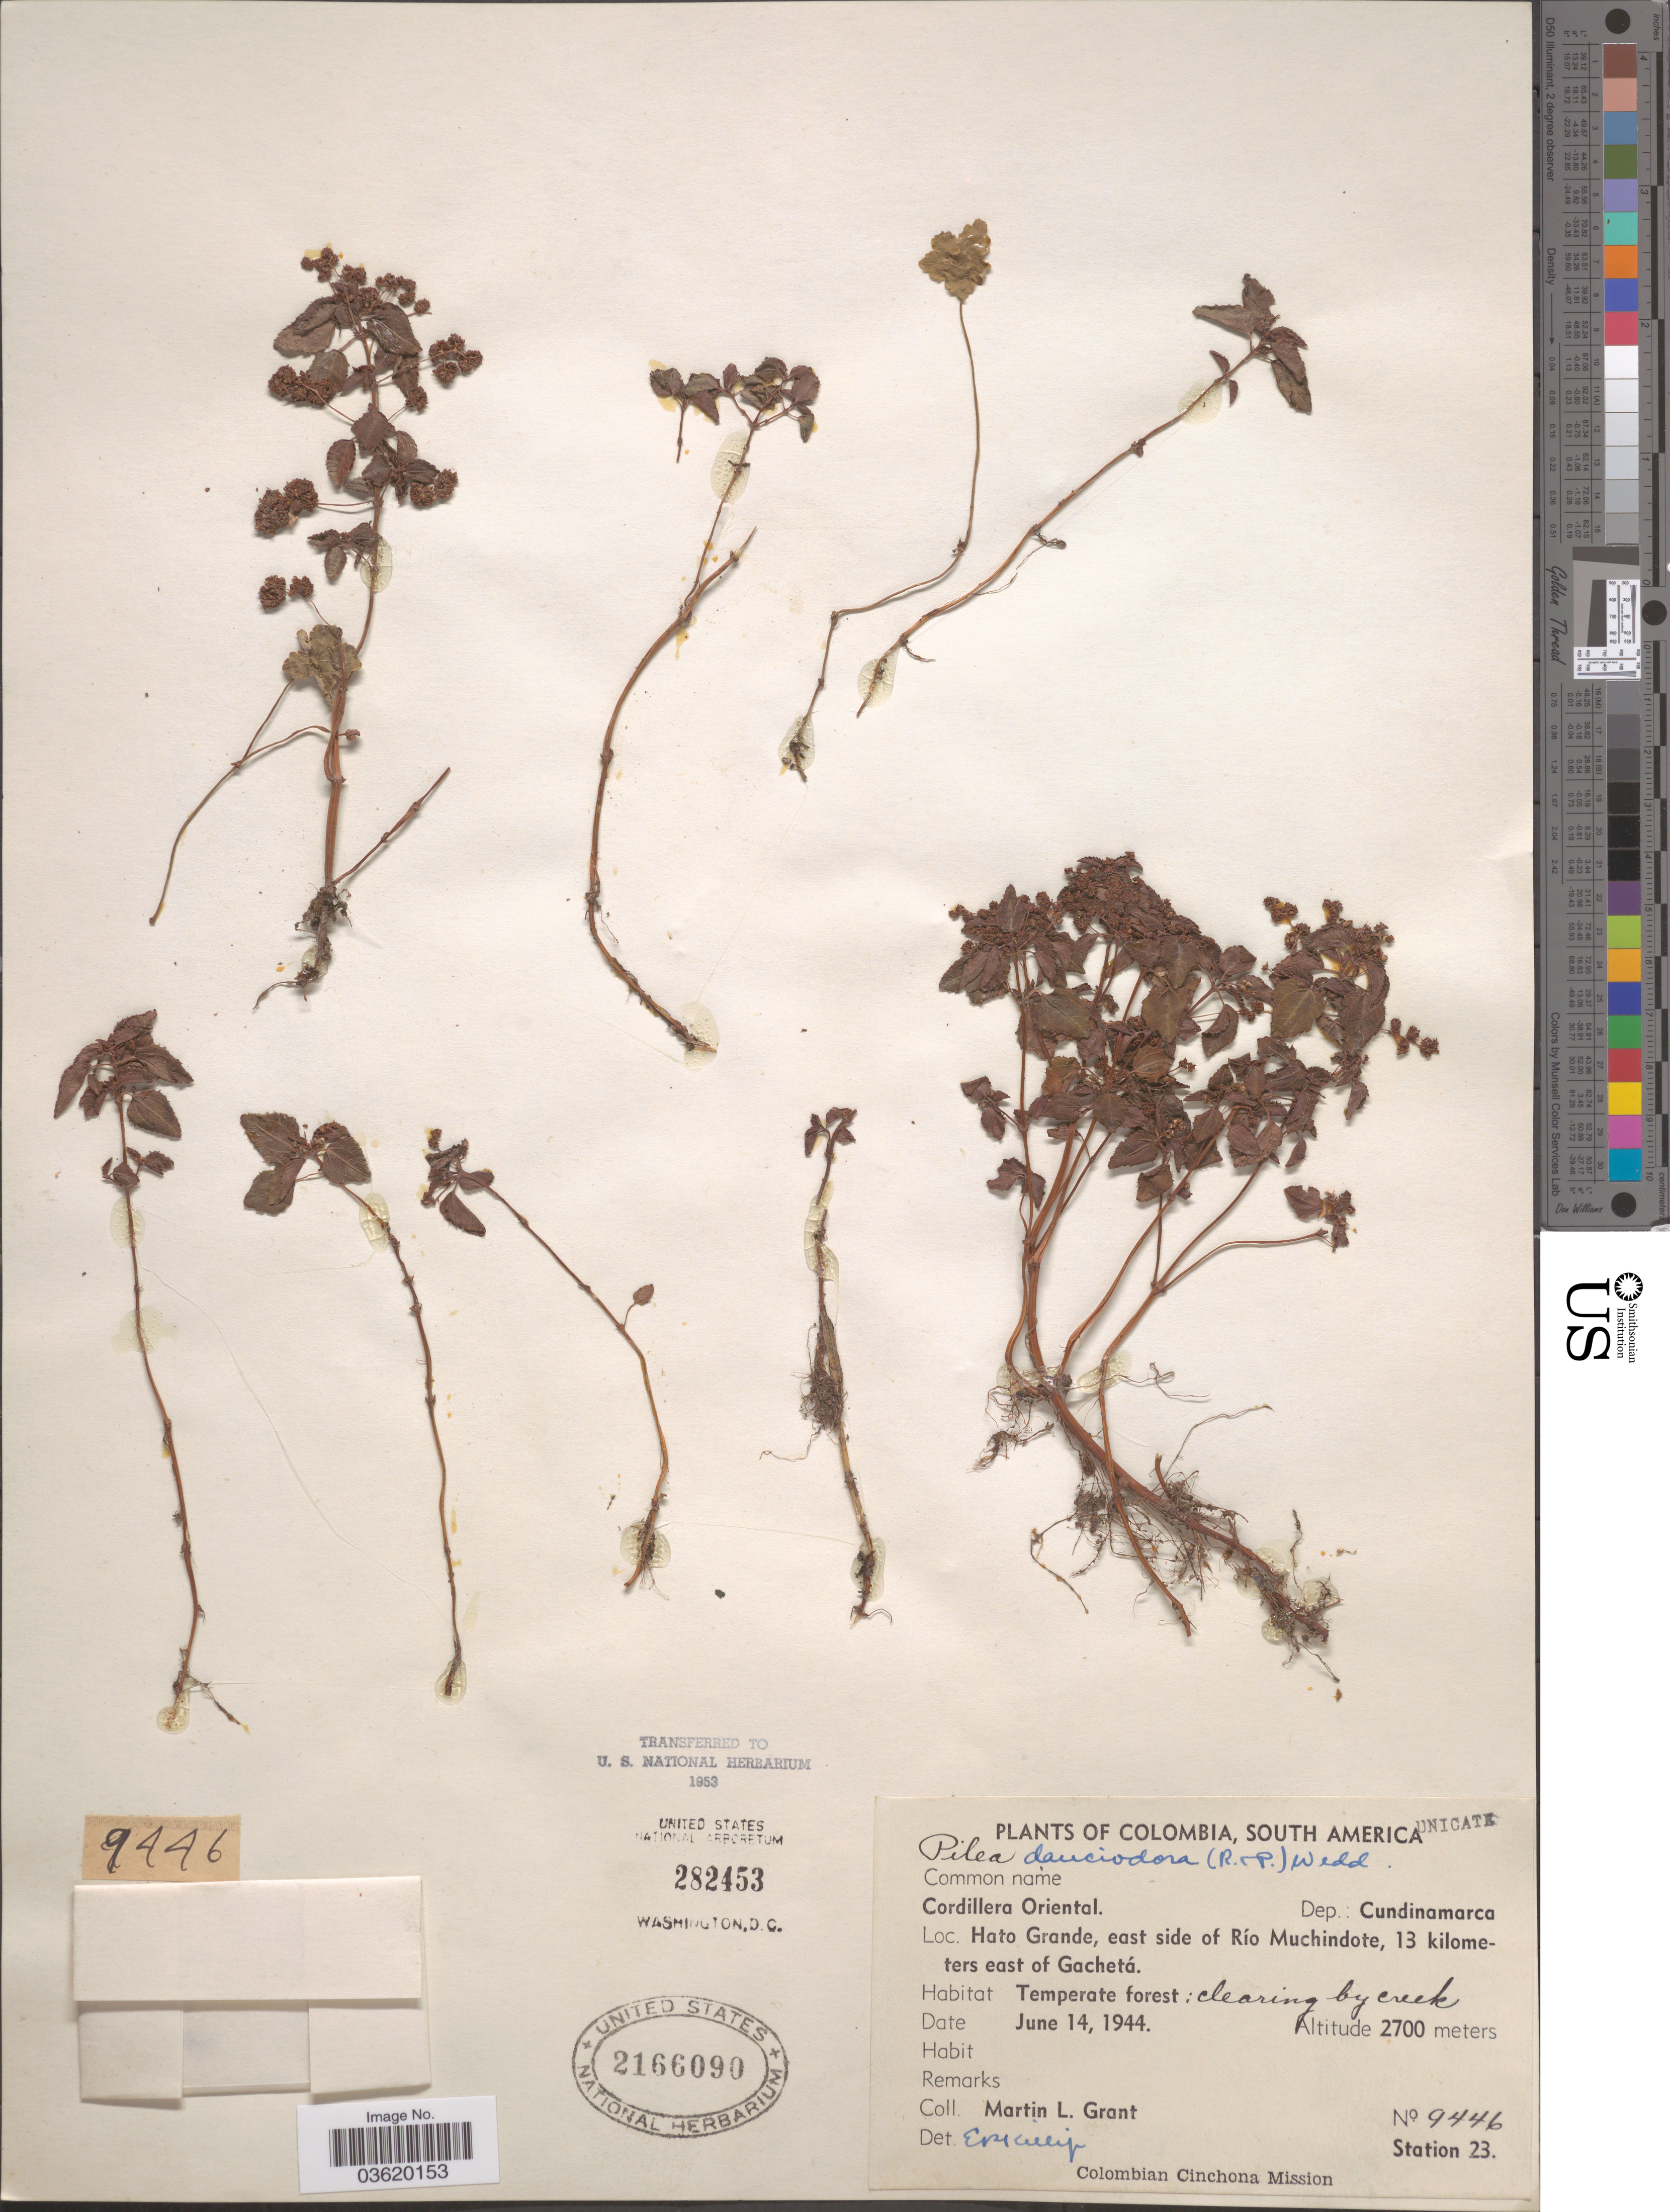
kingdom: Plantae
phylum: Tracheophyta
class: Magnoliopsida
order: Rosales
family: Urticaceae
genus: Pilea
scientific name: Pilea dauciodora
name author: Pav. ex Wedd.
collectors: M. L. Grant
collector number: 9446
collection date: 1944-06-14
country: Colombia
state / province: Cundinamarca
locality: Cordillera Oriental. Dep.: Cundinamarca. Hato Grande, east side of Río Muchindote, 13 kilometers east of Gachetá. Station 23?.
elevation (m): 2700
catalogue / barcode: US 2166090